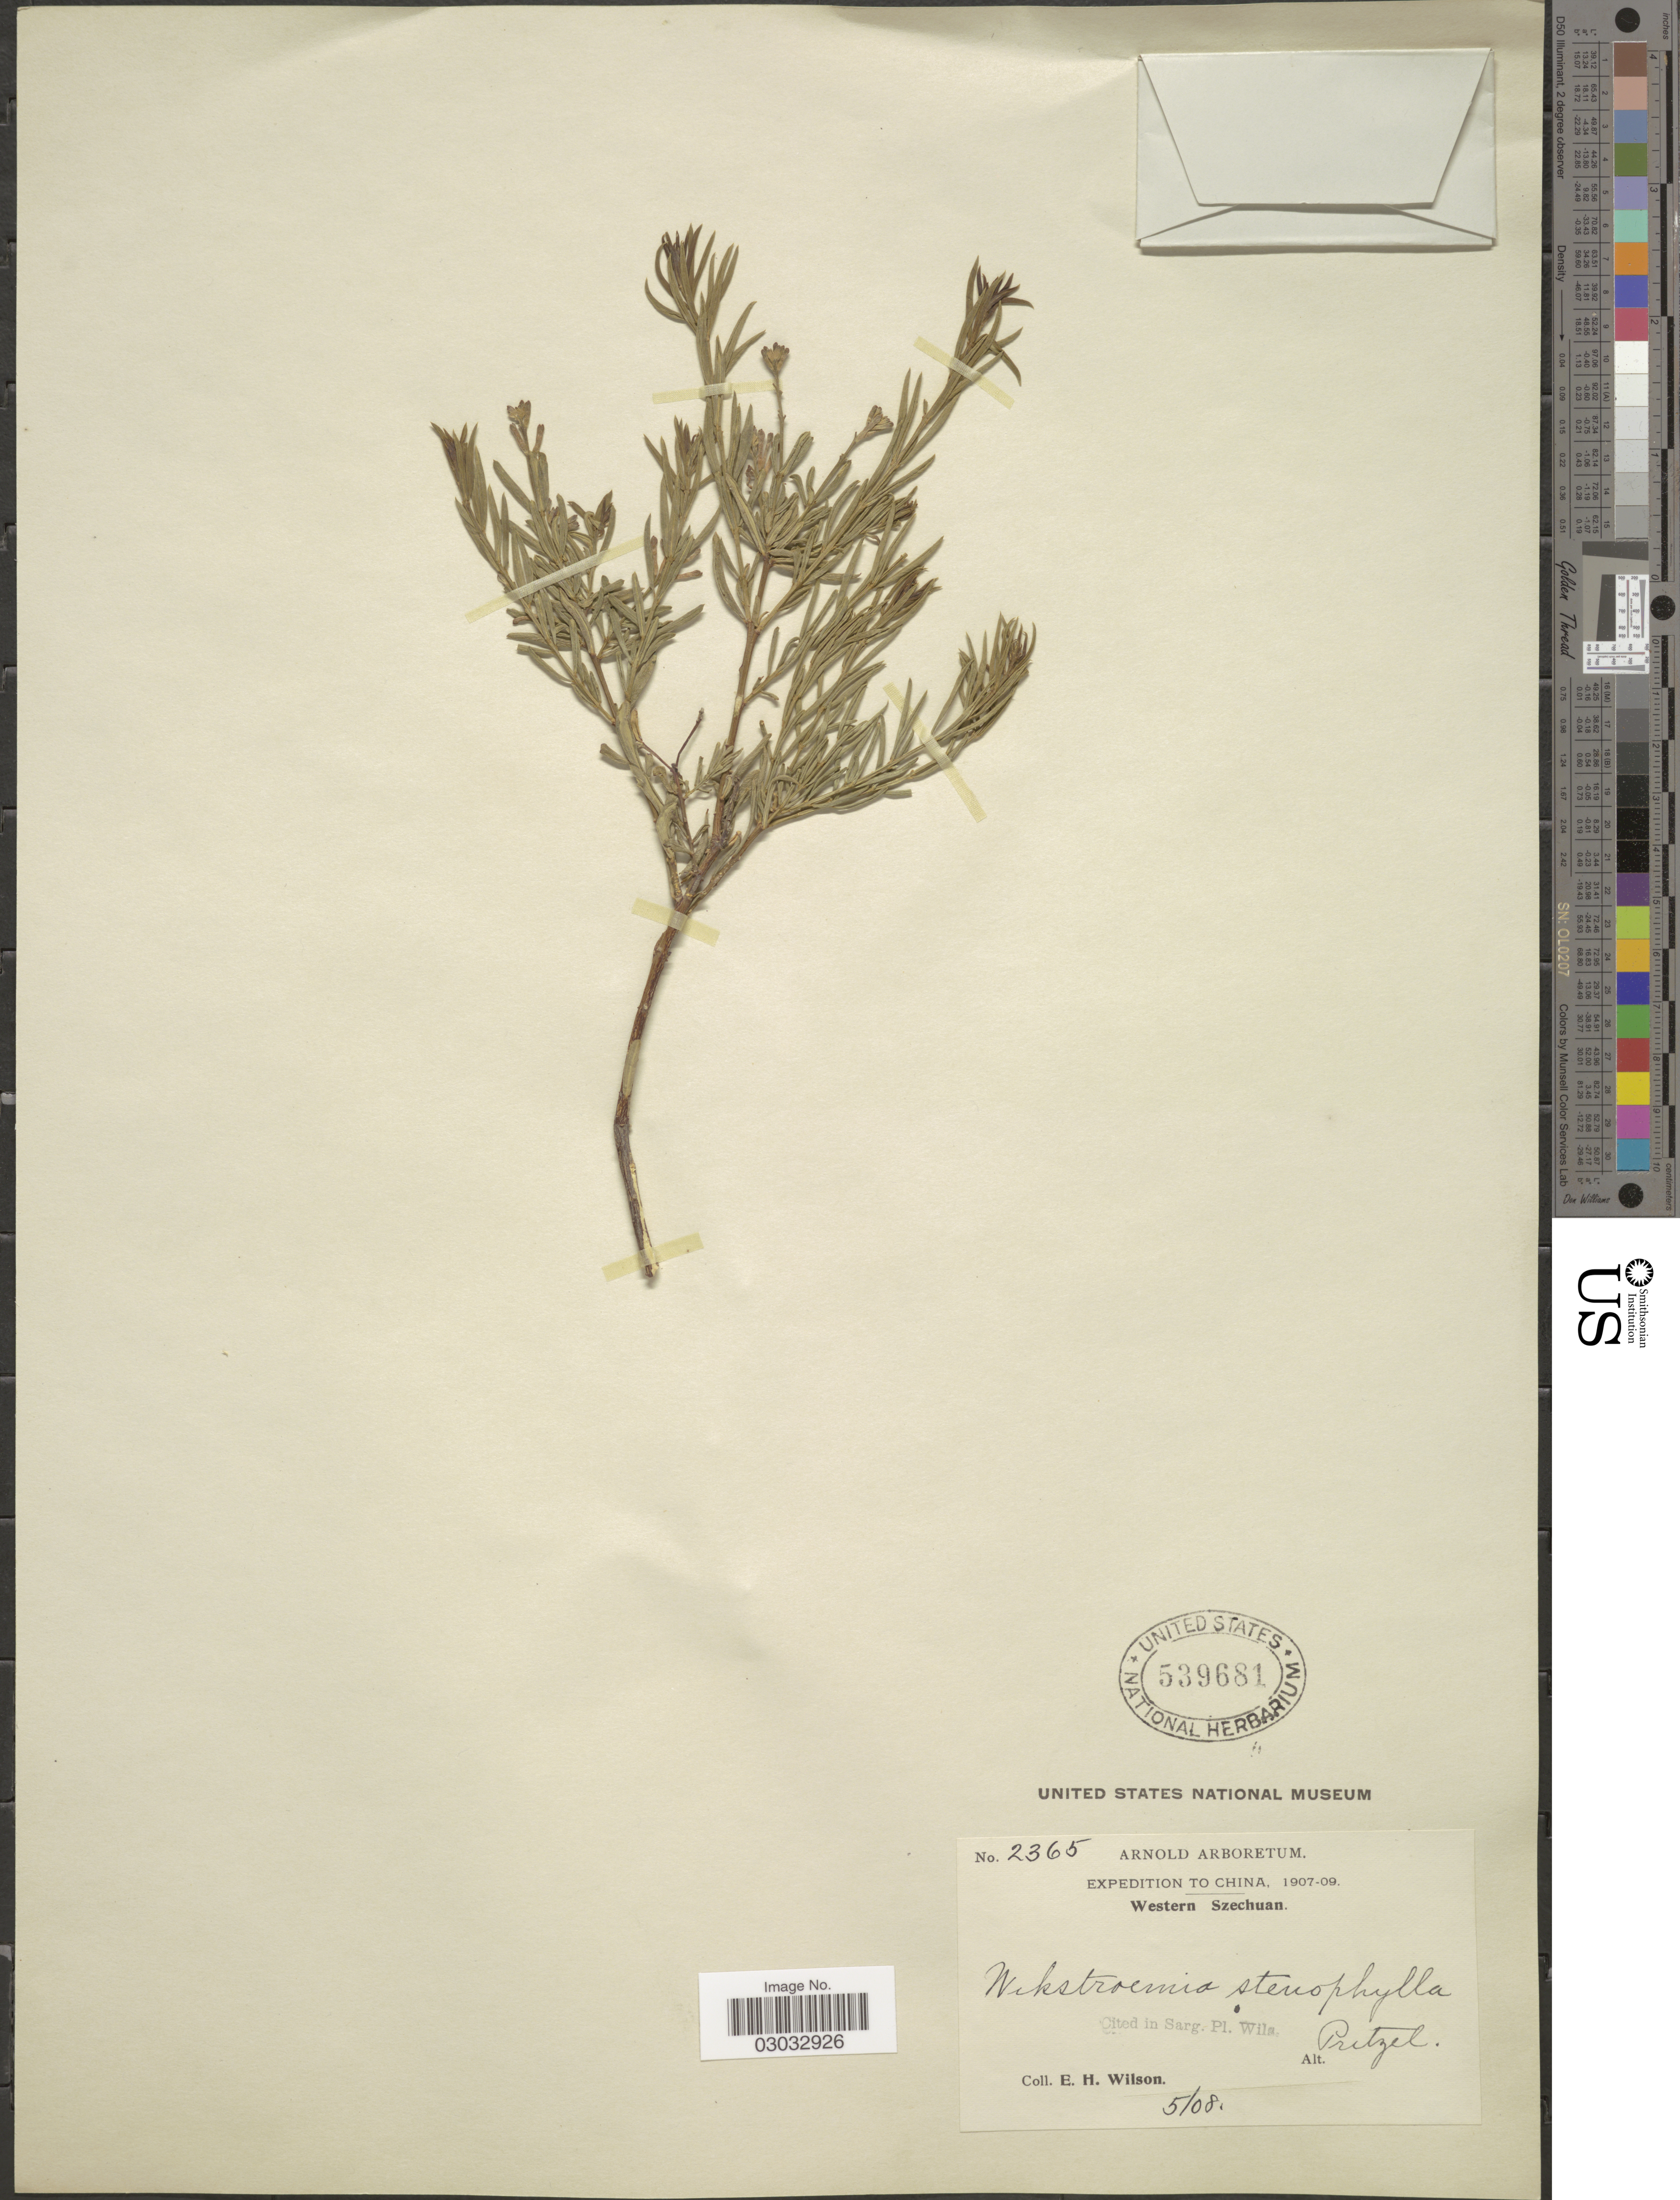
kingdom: Plantae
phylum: Tracheophyta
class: Magnoliopsida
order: Malvales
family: Thymelaeaceae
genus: Wikstroemia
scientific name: Wikstroemia stenophylla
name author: E. Pritz.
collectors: E. Wilson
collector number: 2365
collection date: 1908-08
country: China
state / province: Sichuan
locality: Western Szechuan.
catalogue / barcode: US 539681